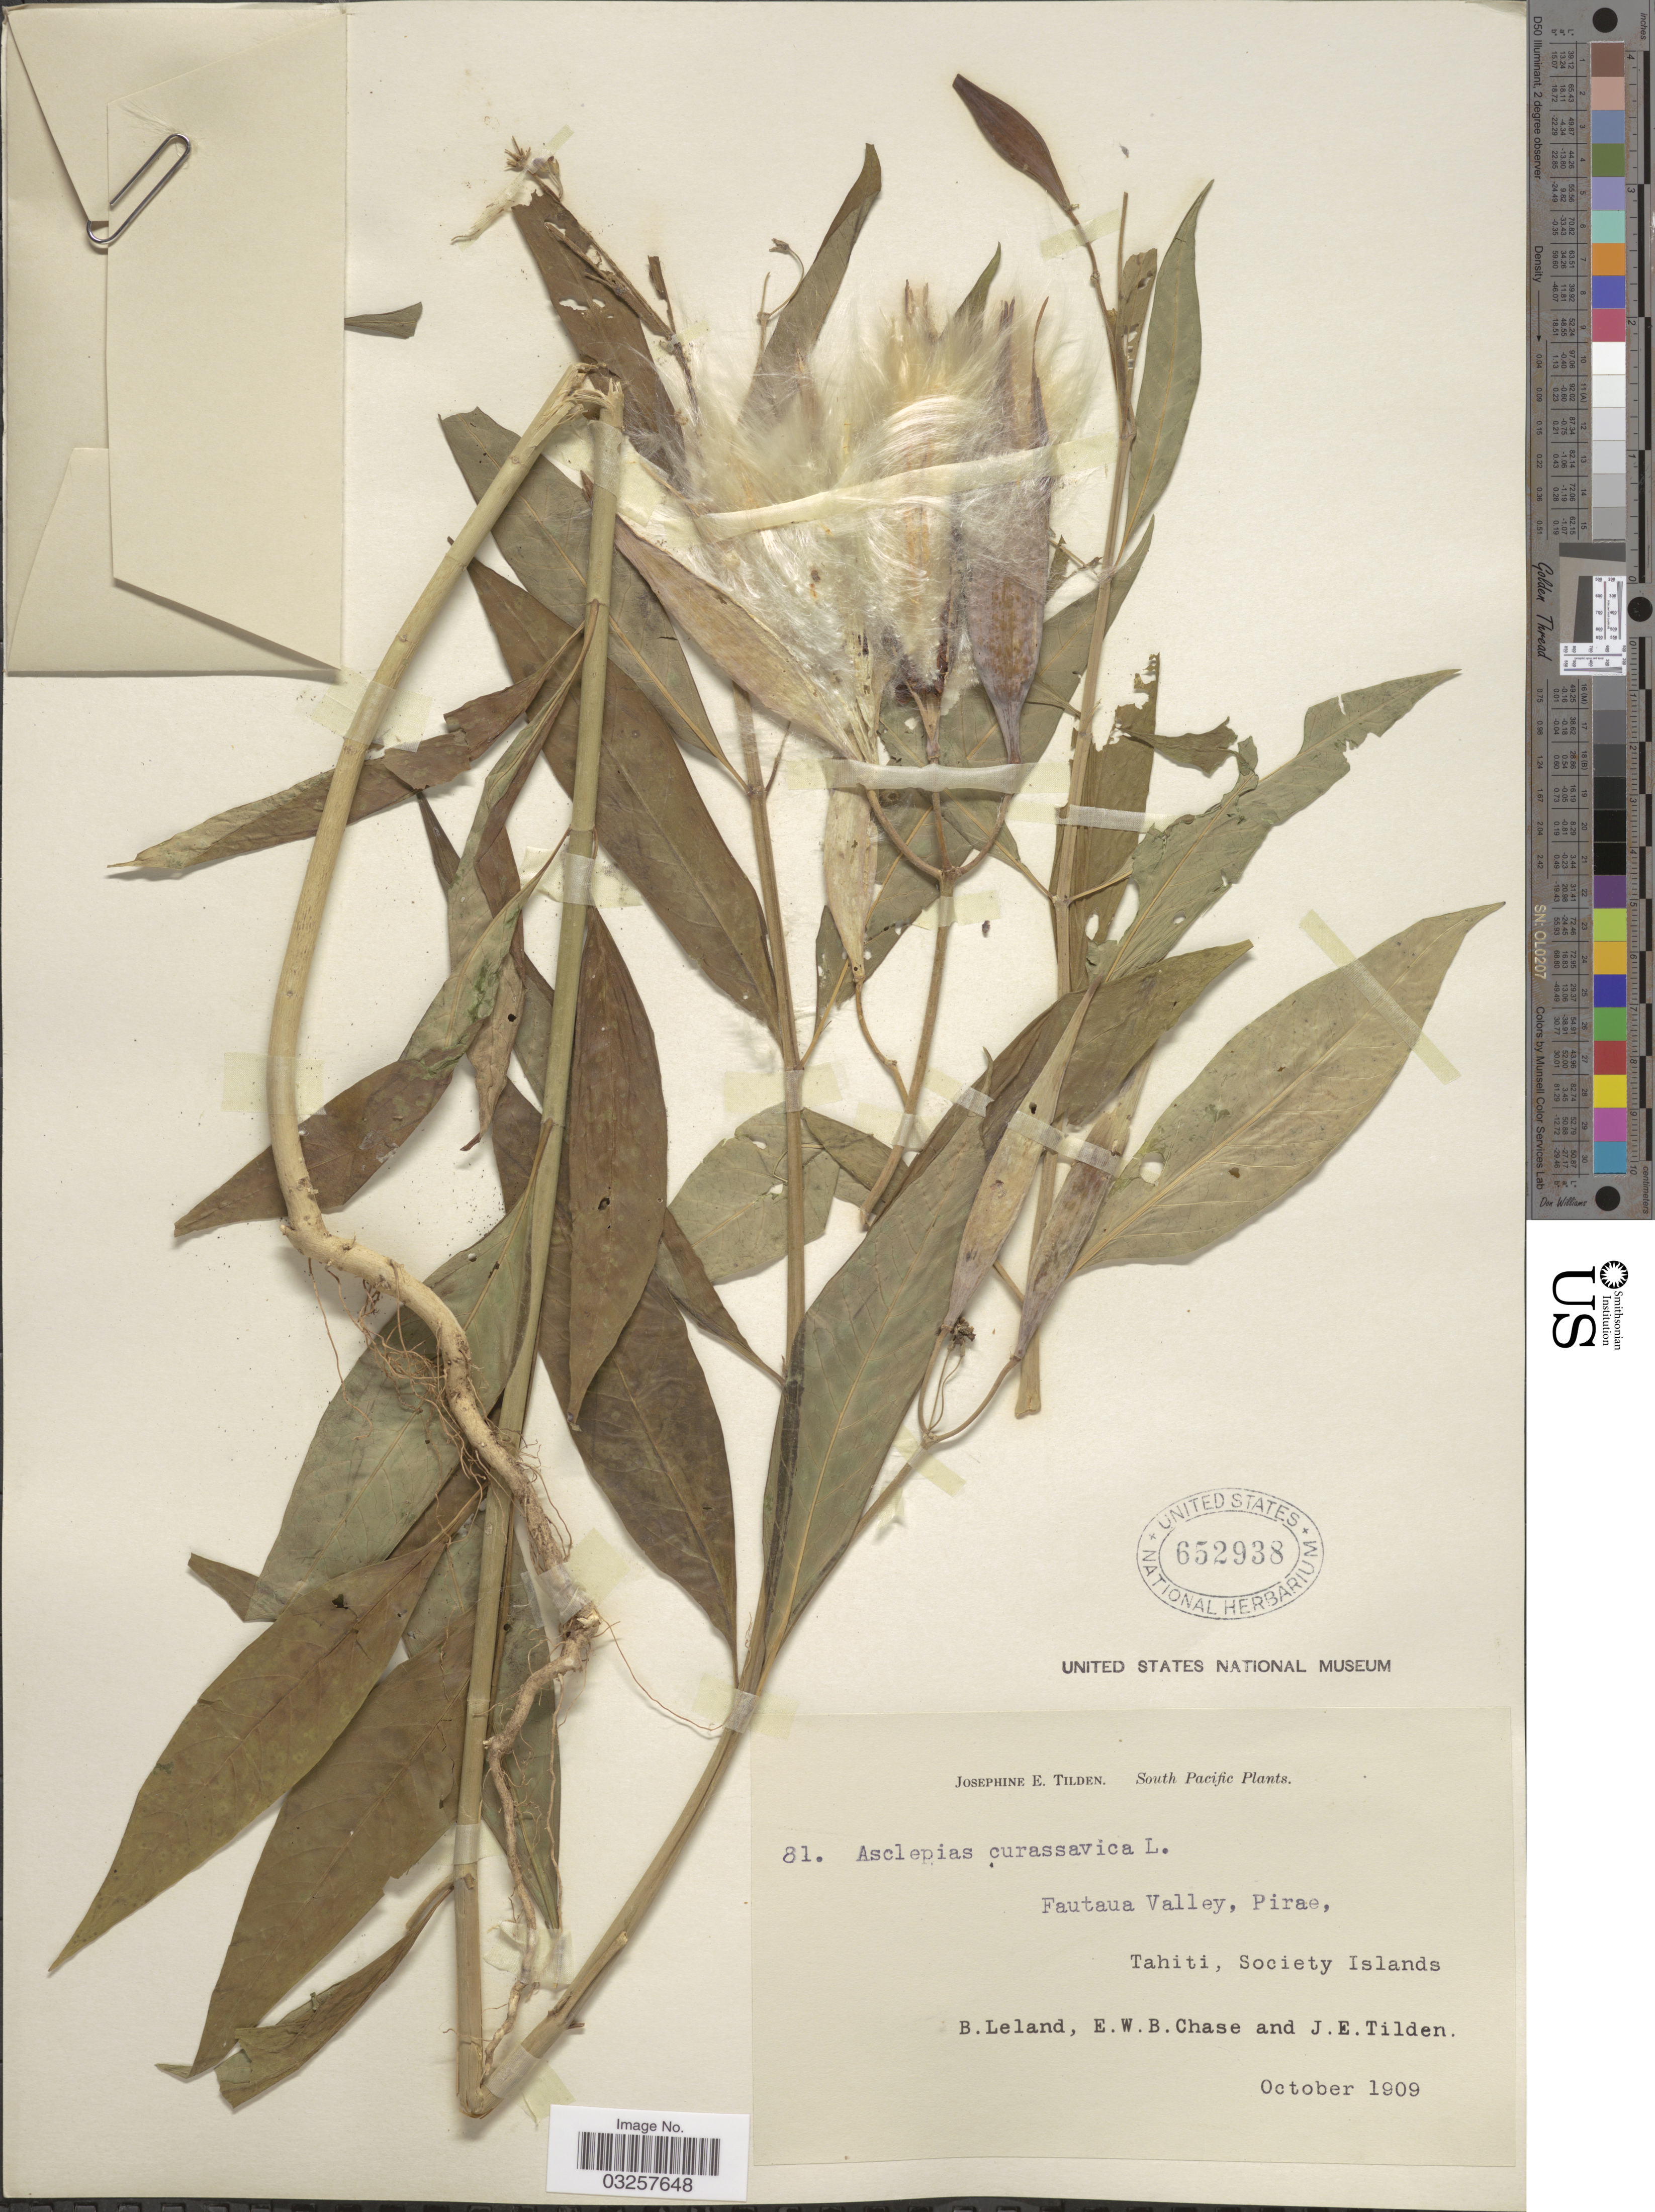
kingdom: Plantae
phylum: Tracheophyta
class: Magnoliopsida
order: Gentianales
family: Apocynaceae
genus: Asclepias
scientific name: Asclepias curassavica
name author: L.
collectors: B. Leland, E. W. Chase & J. E. Tilden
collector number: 81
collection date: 1909-10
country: French Polynesia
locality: South Pacific. Fautaua Valley, Pirae, Tahiti, Society Islands.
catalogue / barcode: US 652938